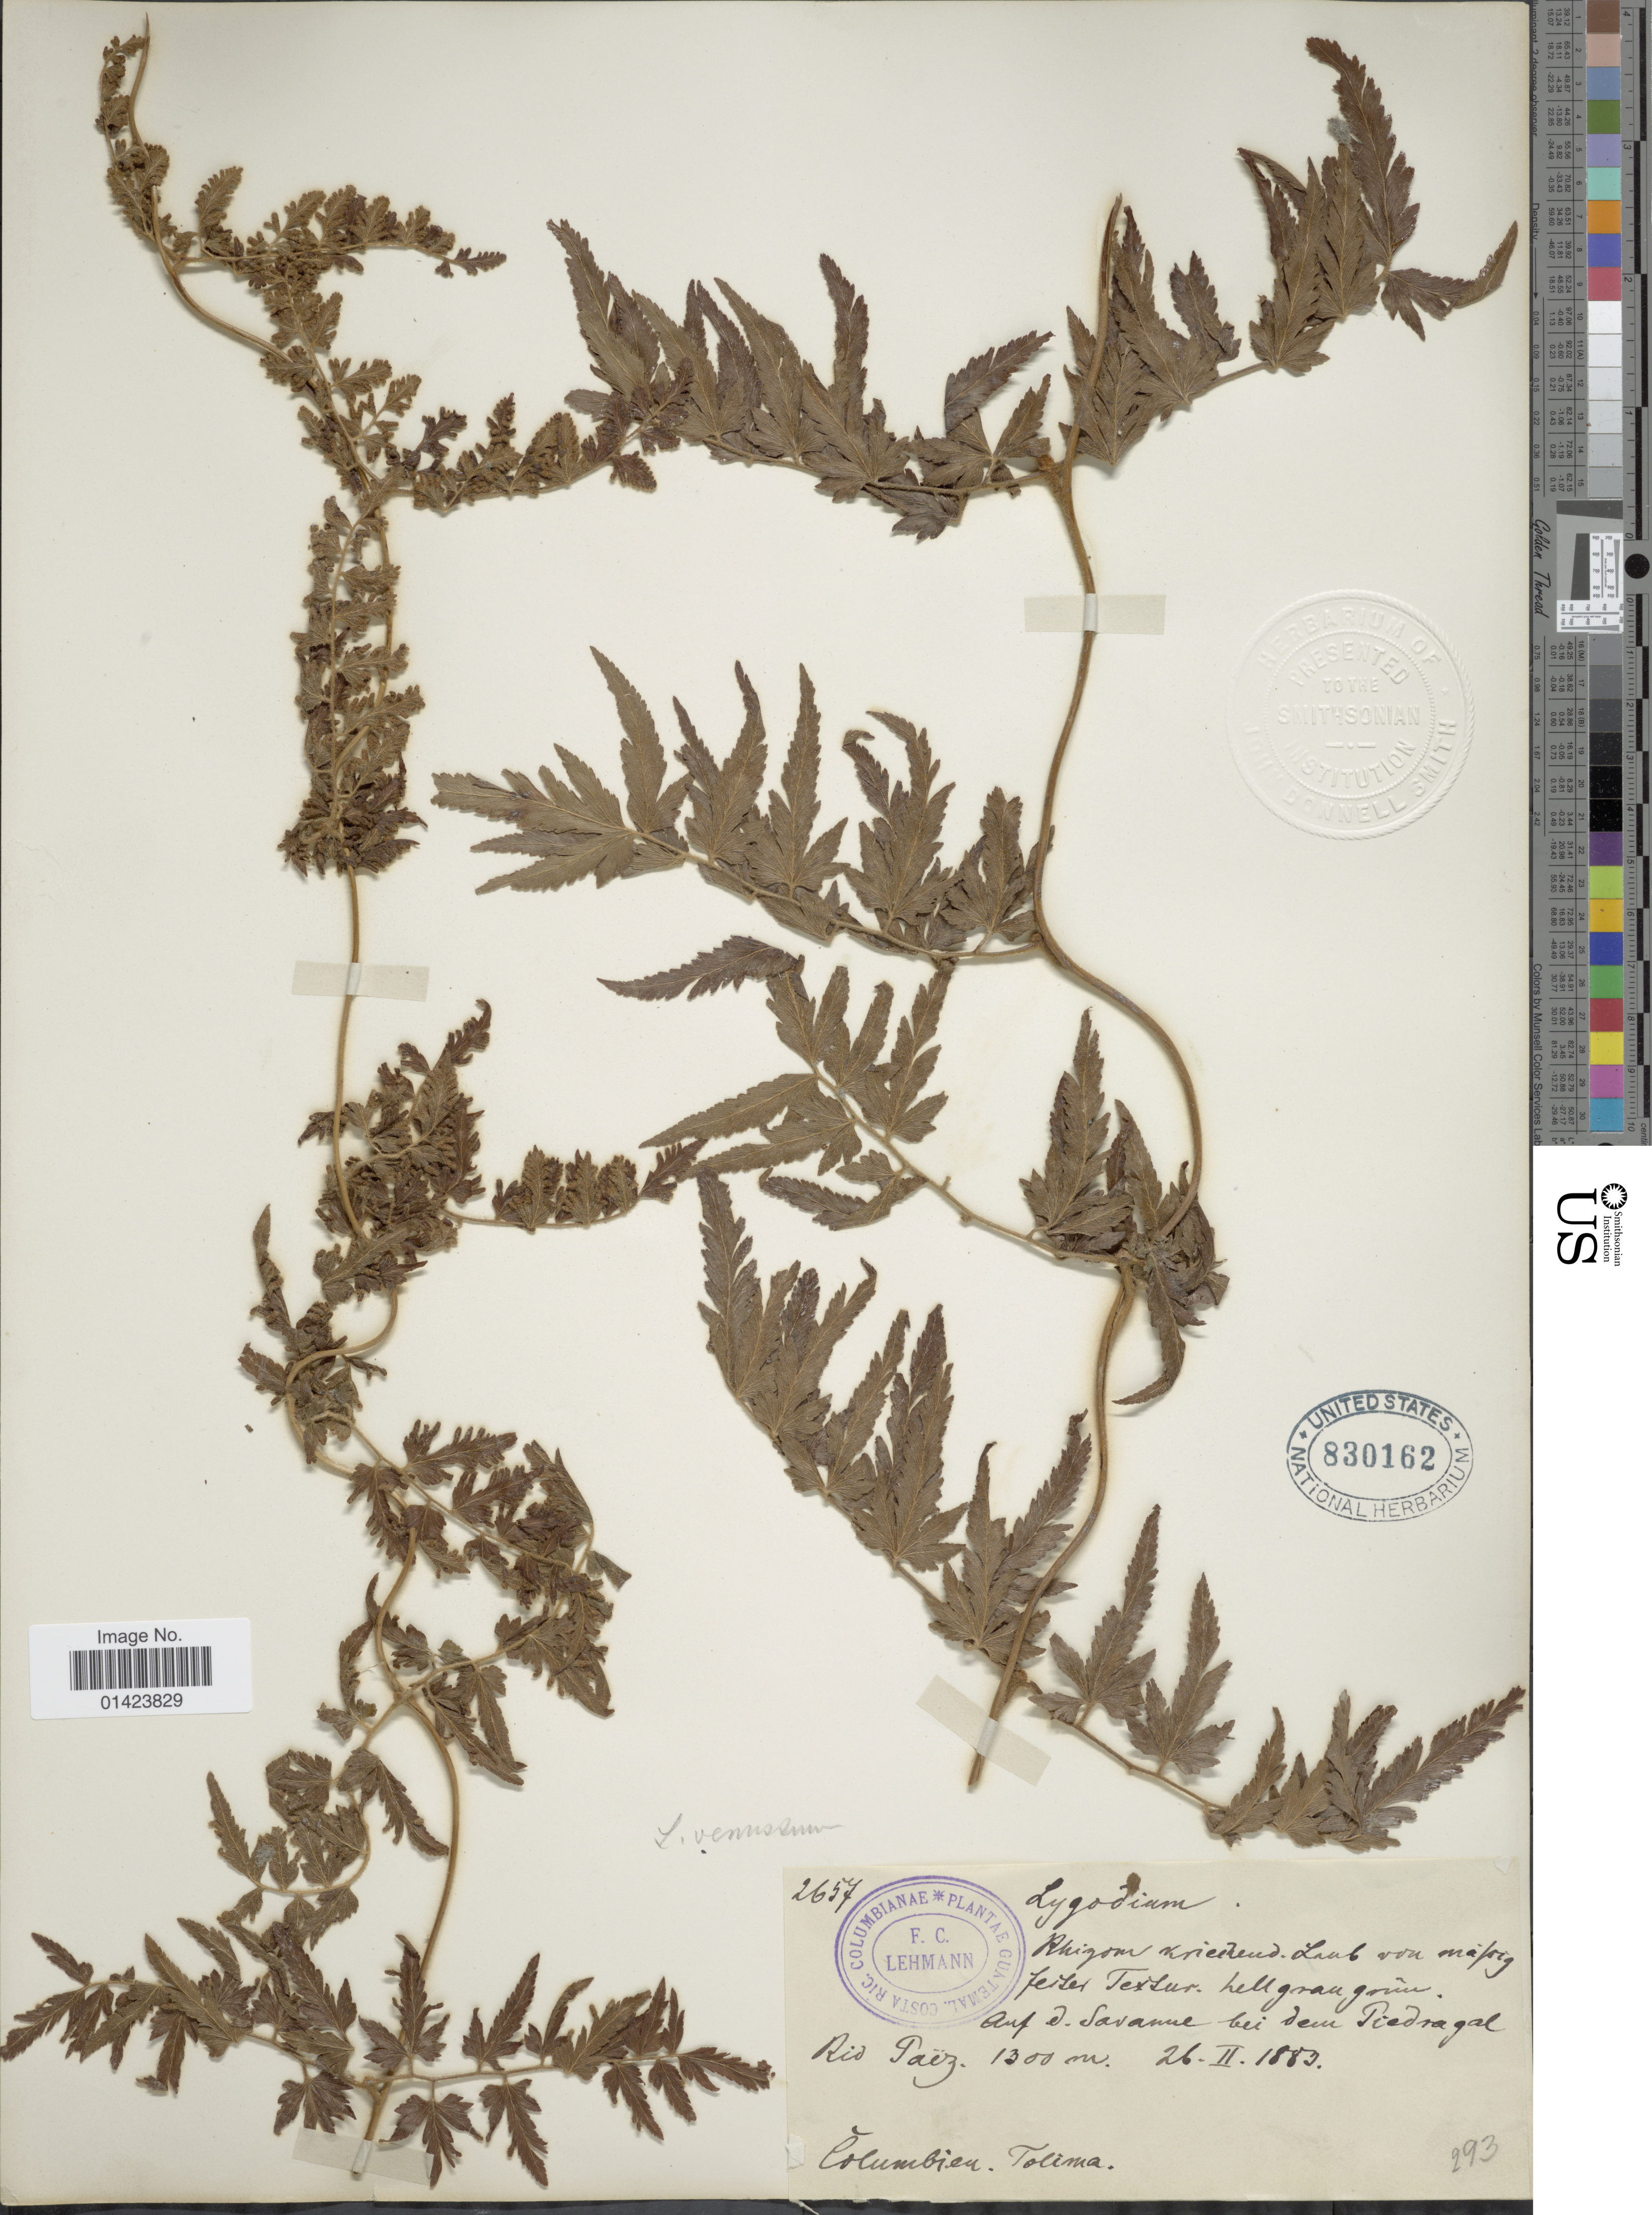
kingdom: Plantae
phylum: Tracheophyta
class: Polypodiopsida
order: Schizaeales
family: Lygodiaceae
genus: Lygodium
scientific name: Lygodium venustum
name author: Sw.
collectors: F. C. Lehmann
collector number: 2657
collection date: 1883-02-26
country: Colombia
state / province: Tolima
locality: Auf d. savanne bei dem Piedragal, Río Páez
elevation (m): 1300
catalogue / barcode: US 830162